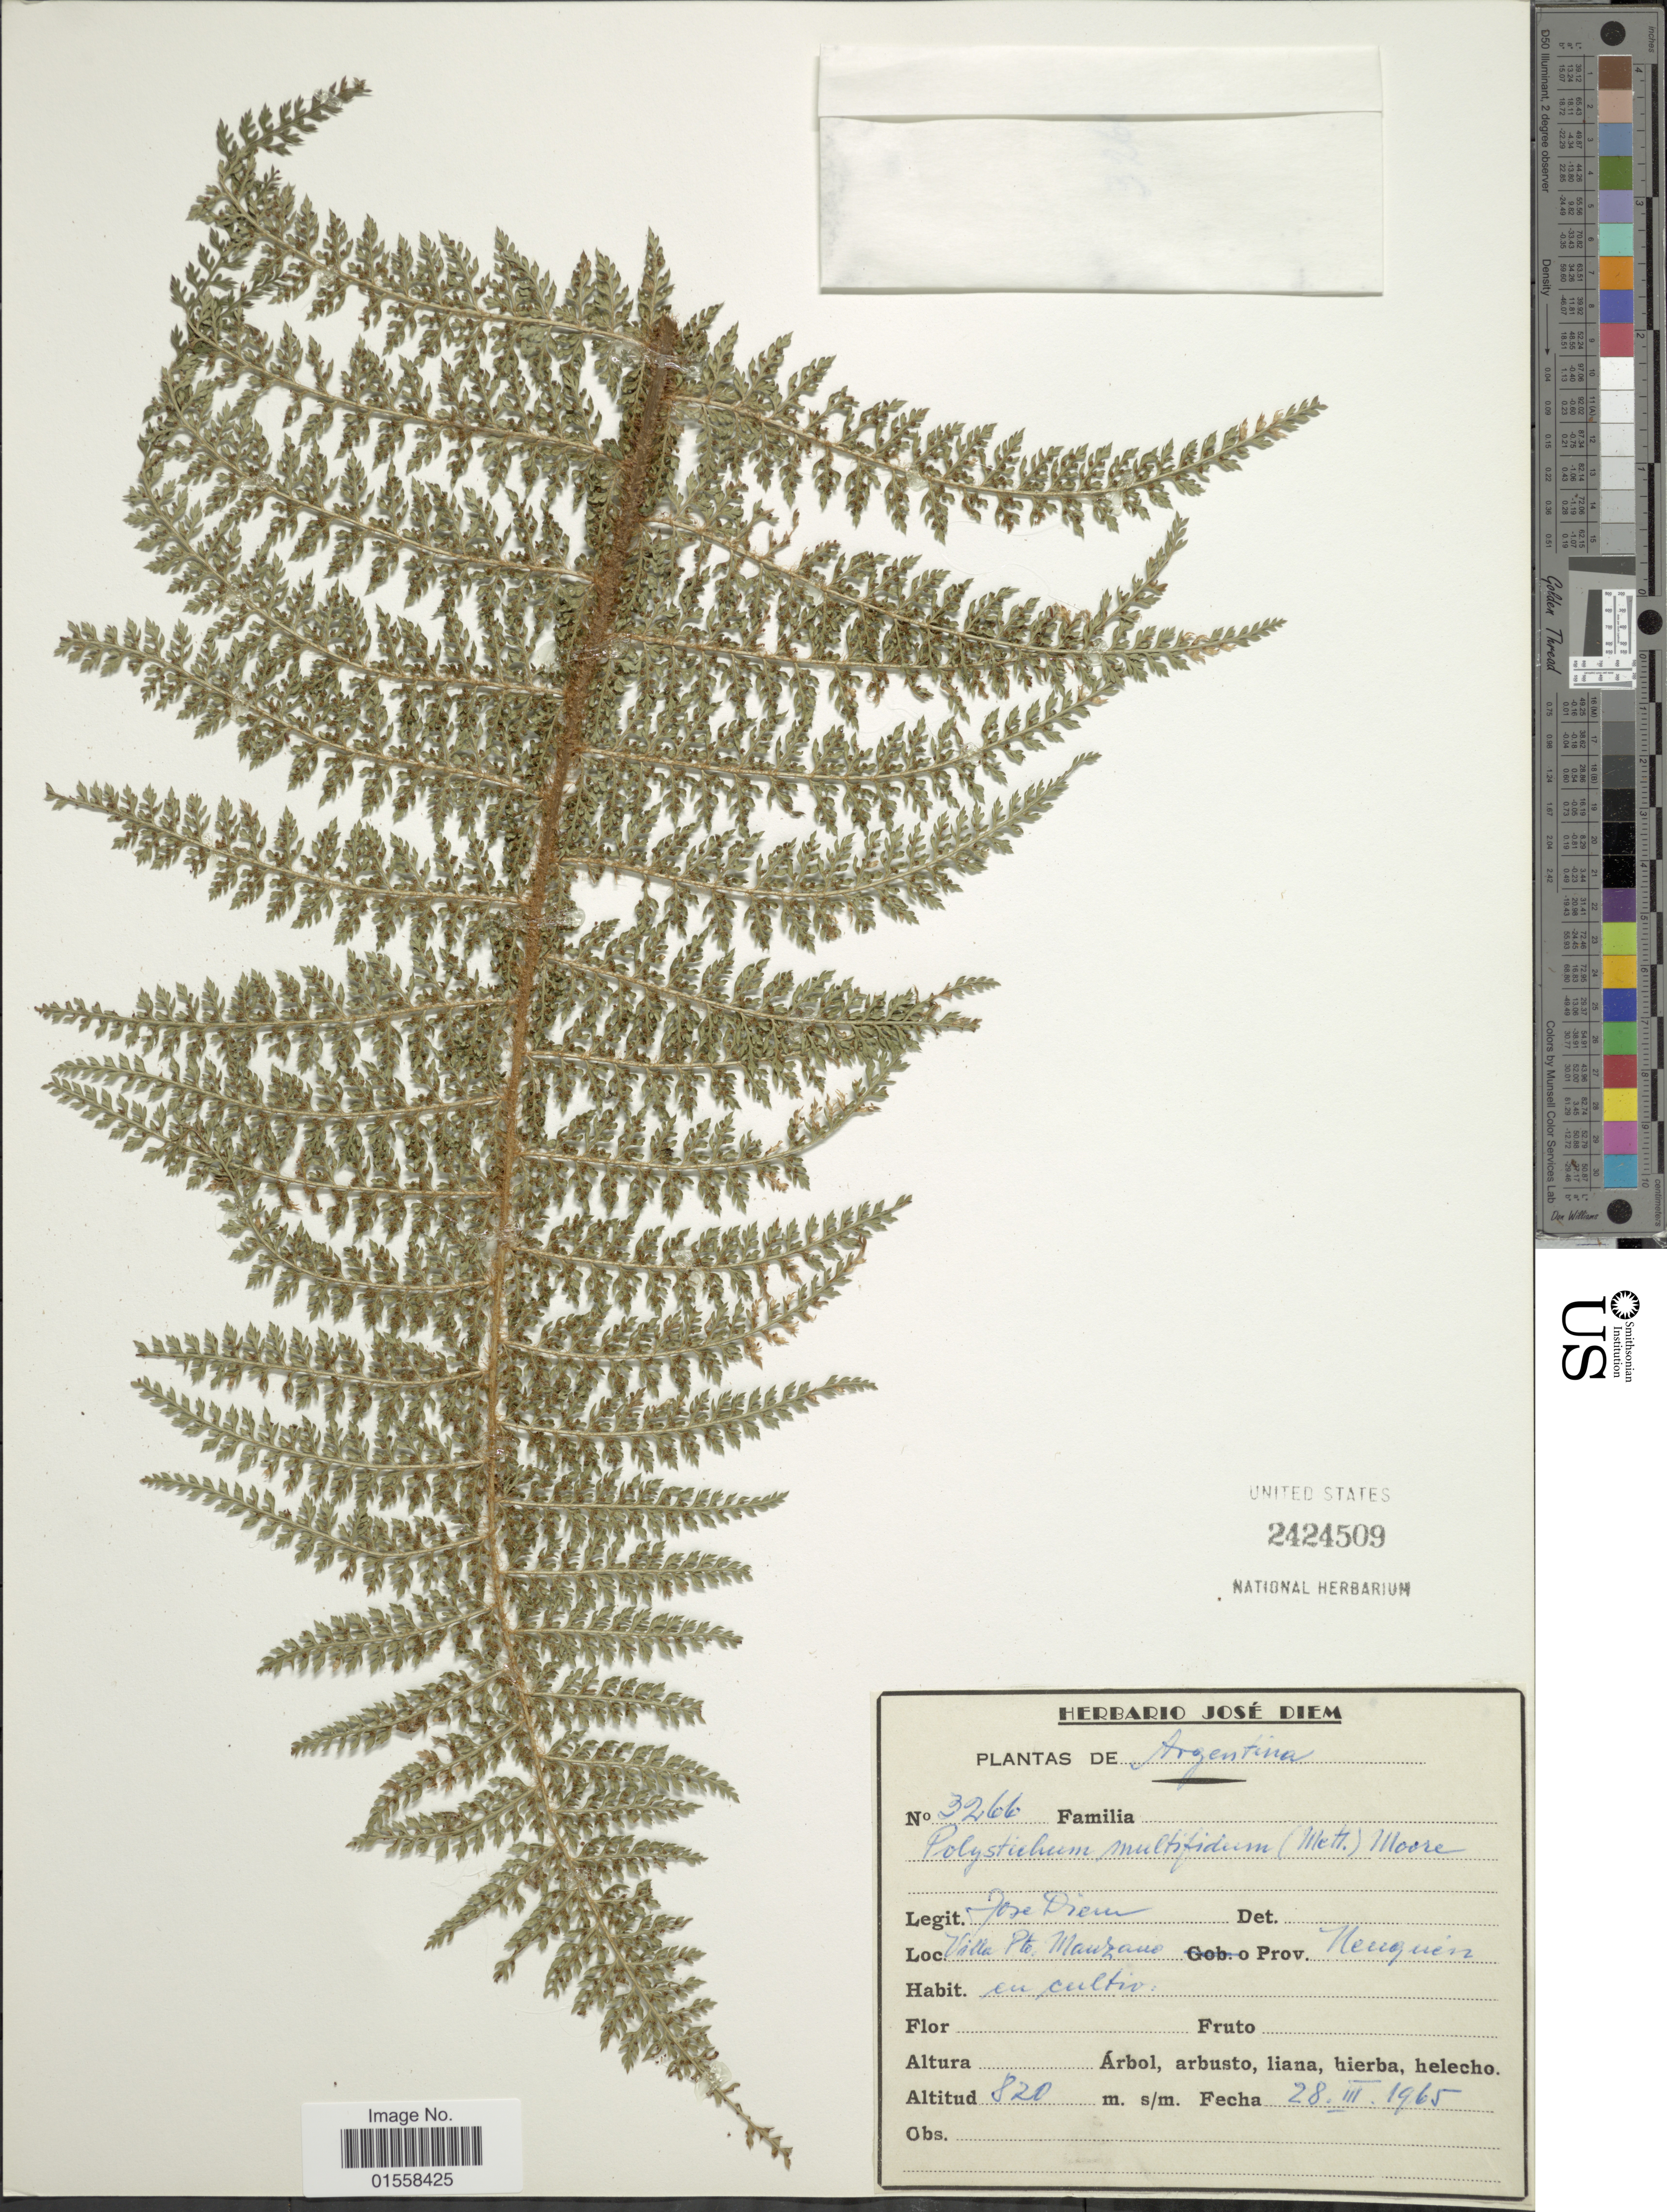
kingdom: Plantae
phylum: Tracheophyta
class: Polypodiopsida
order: Polypodiales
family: Dryopteridaceae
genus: Polystichum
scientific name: Polystichum multifidum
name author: (Mett.) T. Moore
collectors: J. Diem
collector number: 3266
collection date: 1965-03-28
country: Argentina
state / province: Neuquen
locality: Argentina. Villa Pto. Manzano, Prov. Neuquen.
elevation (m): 820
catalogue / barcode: US 2424509